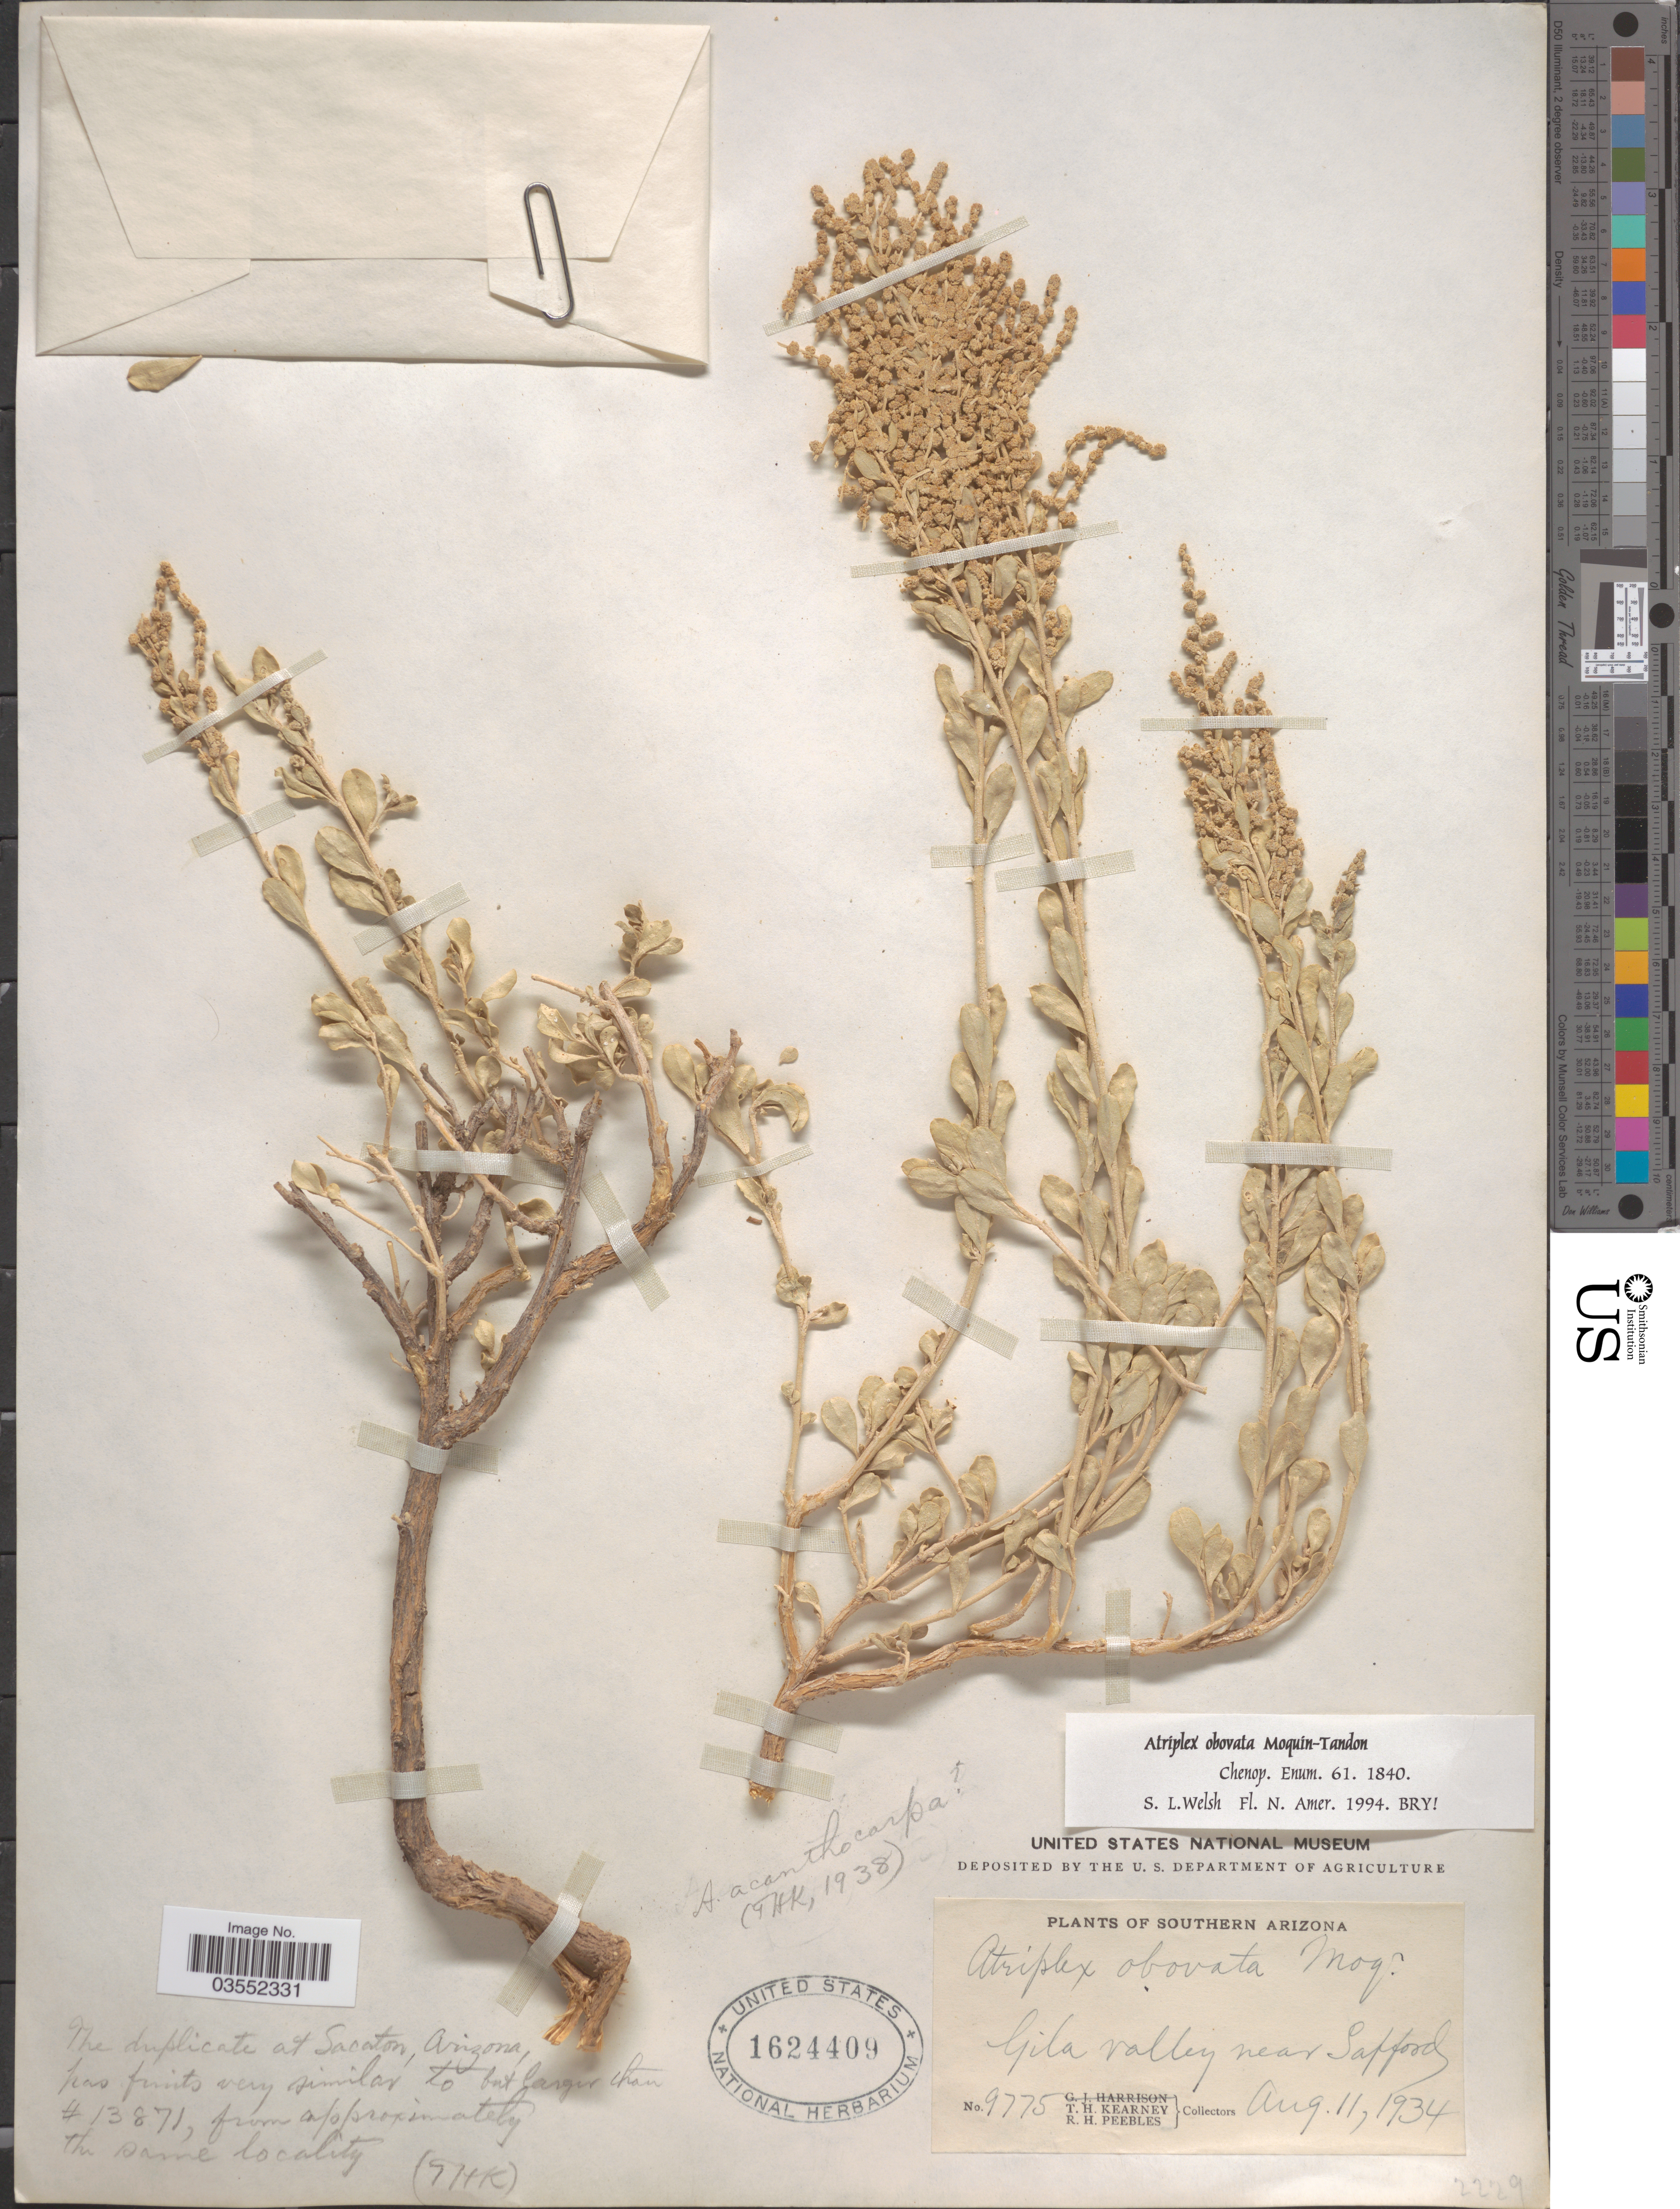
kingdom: Plantae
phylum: Tracheophyta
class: Magnoliopsida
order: Caryophyllales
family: Amaranthaceae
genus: Atriplex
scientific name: Atriplex obovata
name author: Moq.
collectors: T. H. Kearney & R. H. Peebles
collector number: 9775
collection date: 1934-08-11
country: United States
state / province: Arizona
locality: Southern Arizona. Gila valley near Safford.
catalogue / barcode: US 1624409